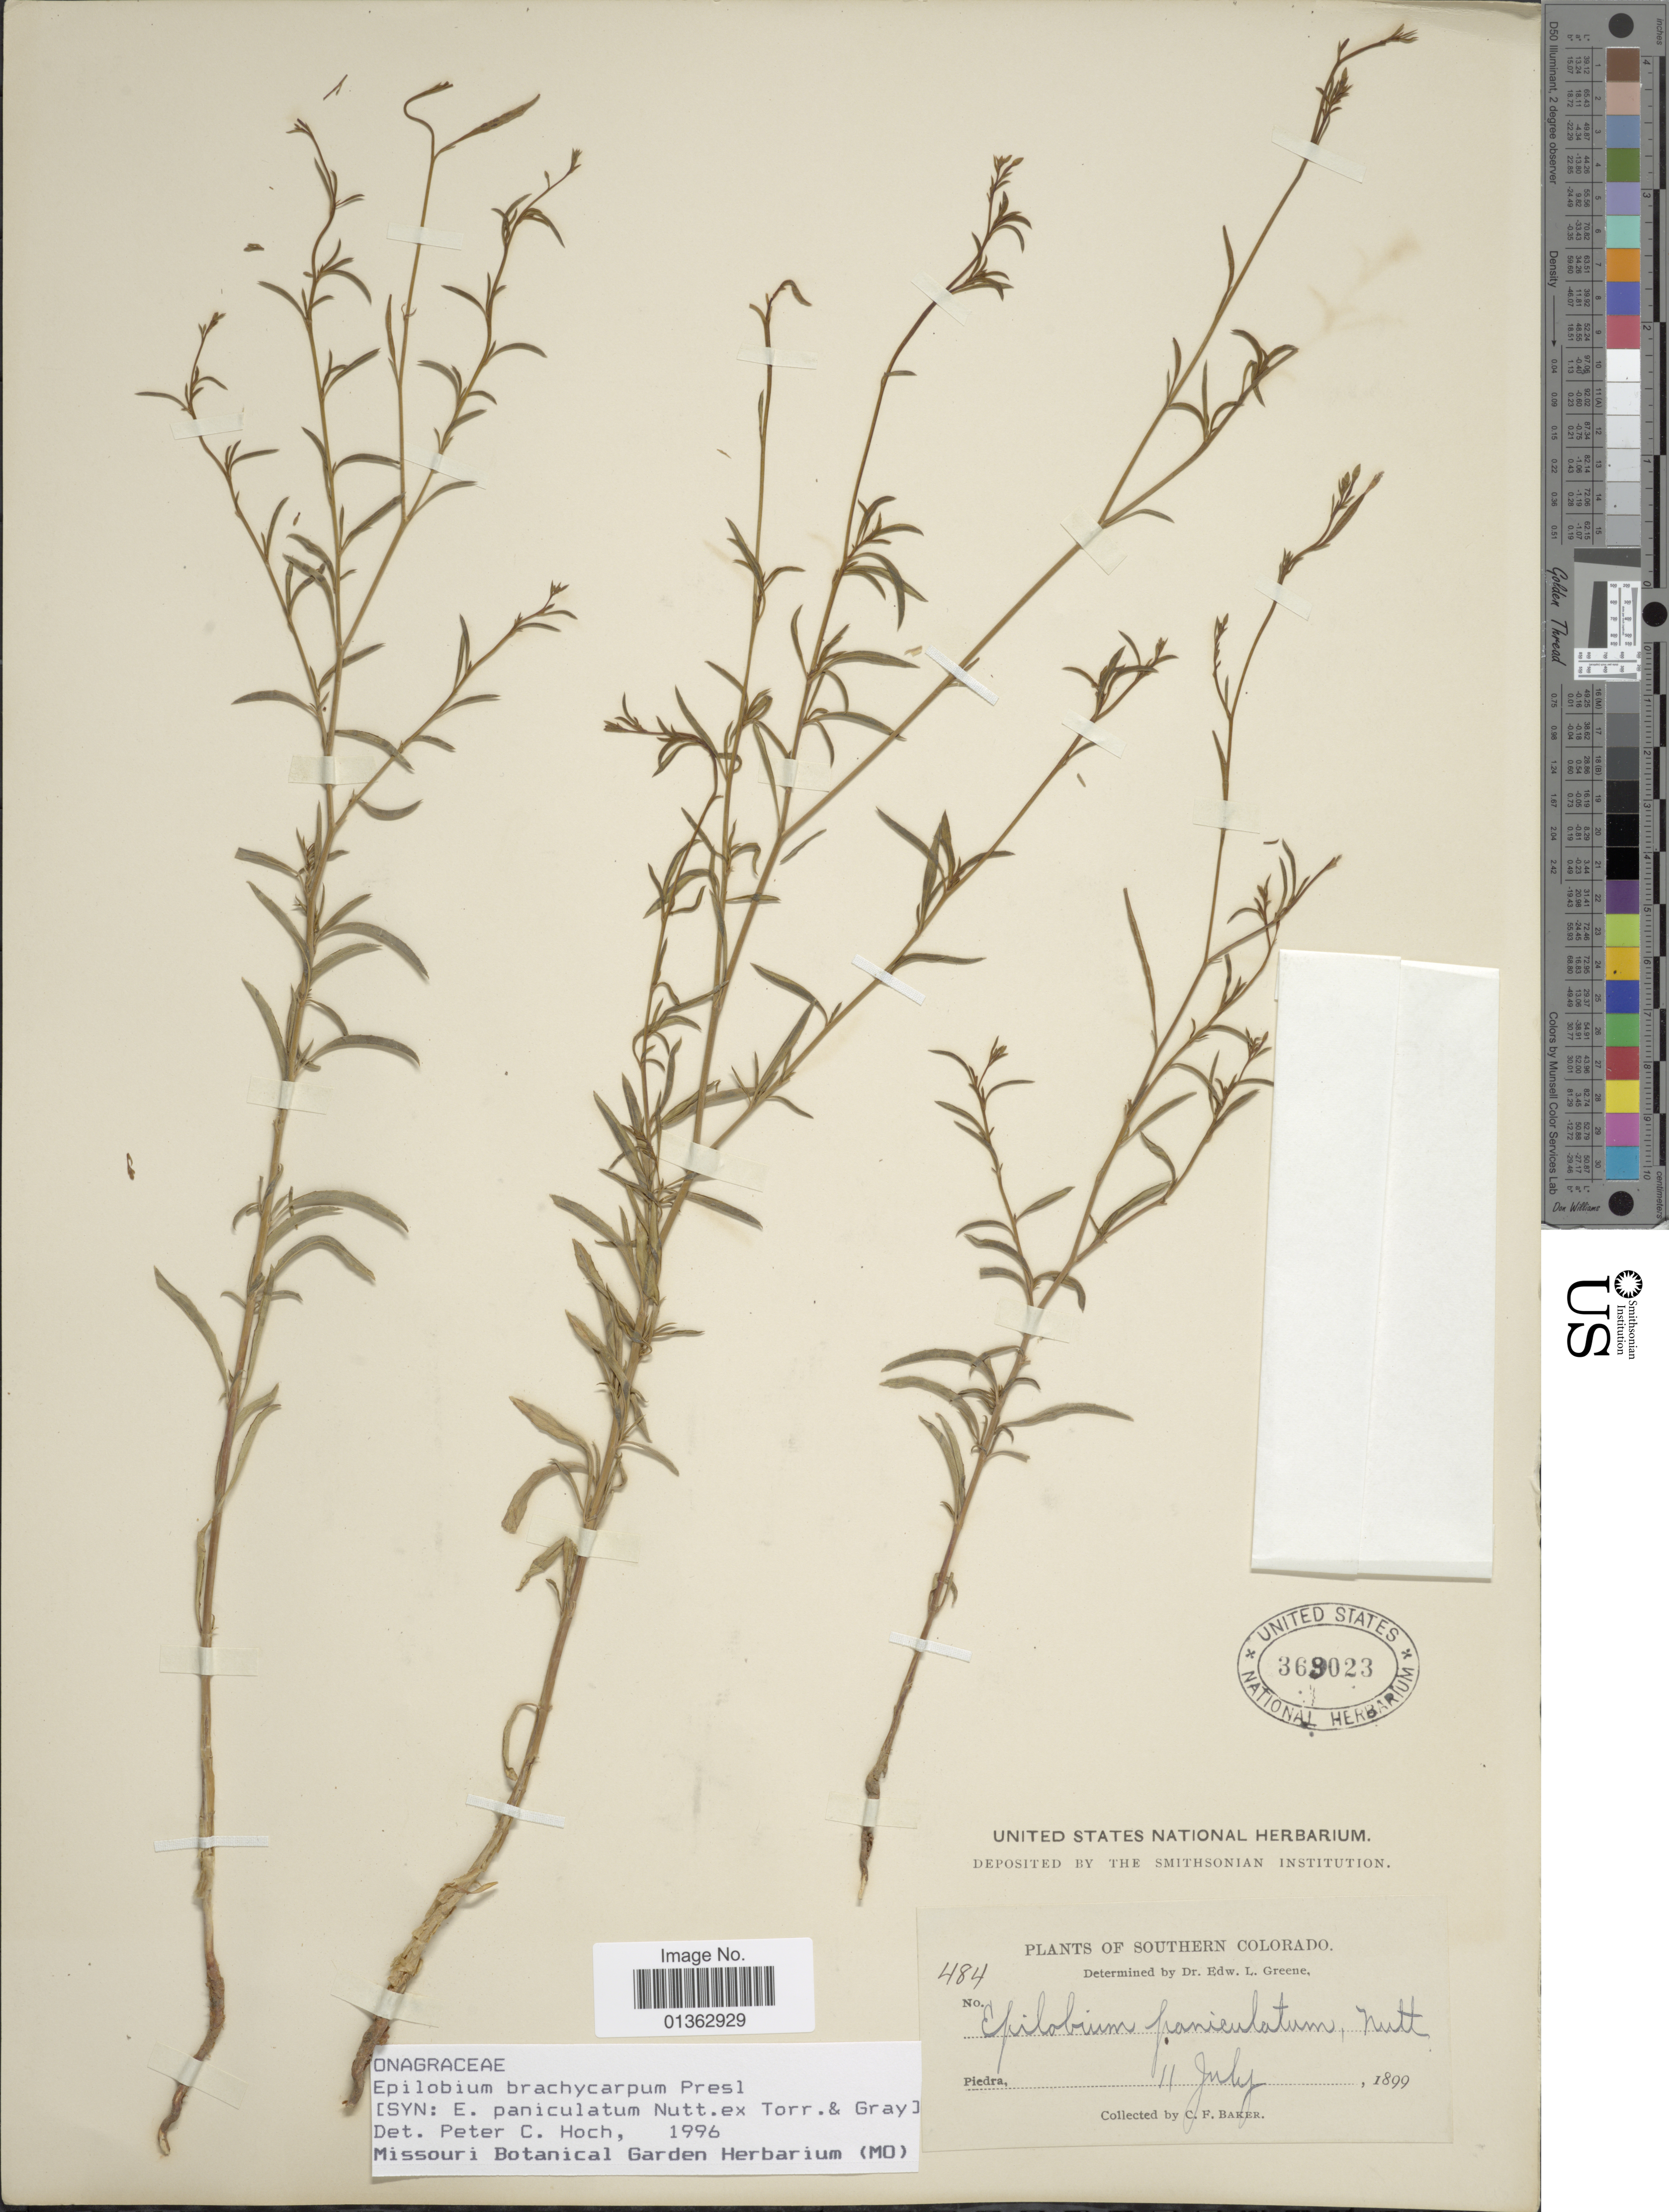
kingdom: Plantae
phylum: Tracheophyta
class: Magnoliopsida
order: Myrtales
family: Onagraceae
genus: Epilobium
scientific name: Epilobium brachycarpum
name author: C. Presl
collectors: C. F. Baker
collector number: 484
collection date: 1899-07-11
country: United States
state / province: Colorado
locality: Southern Colorado. Piedra.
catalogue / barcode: US 369023